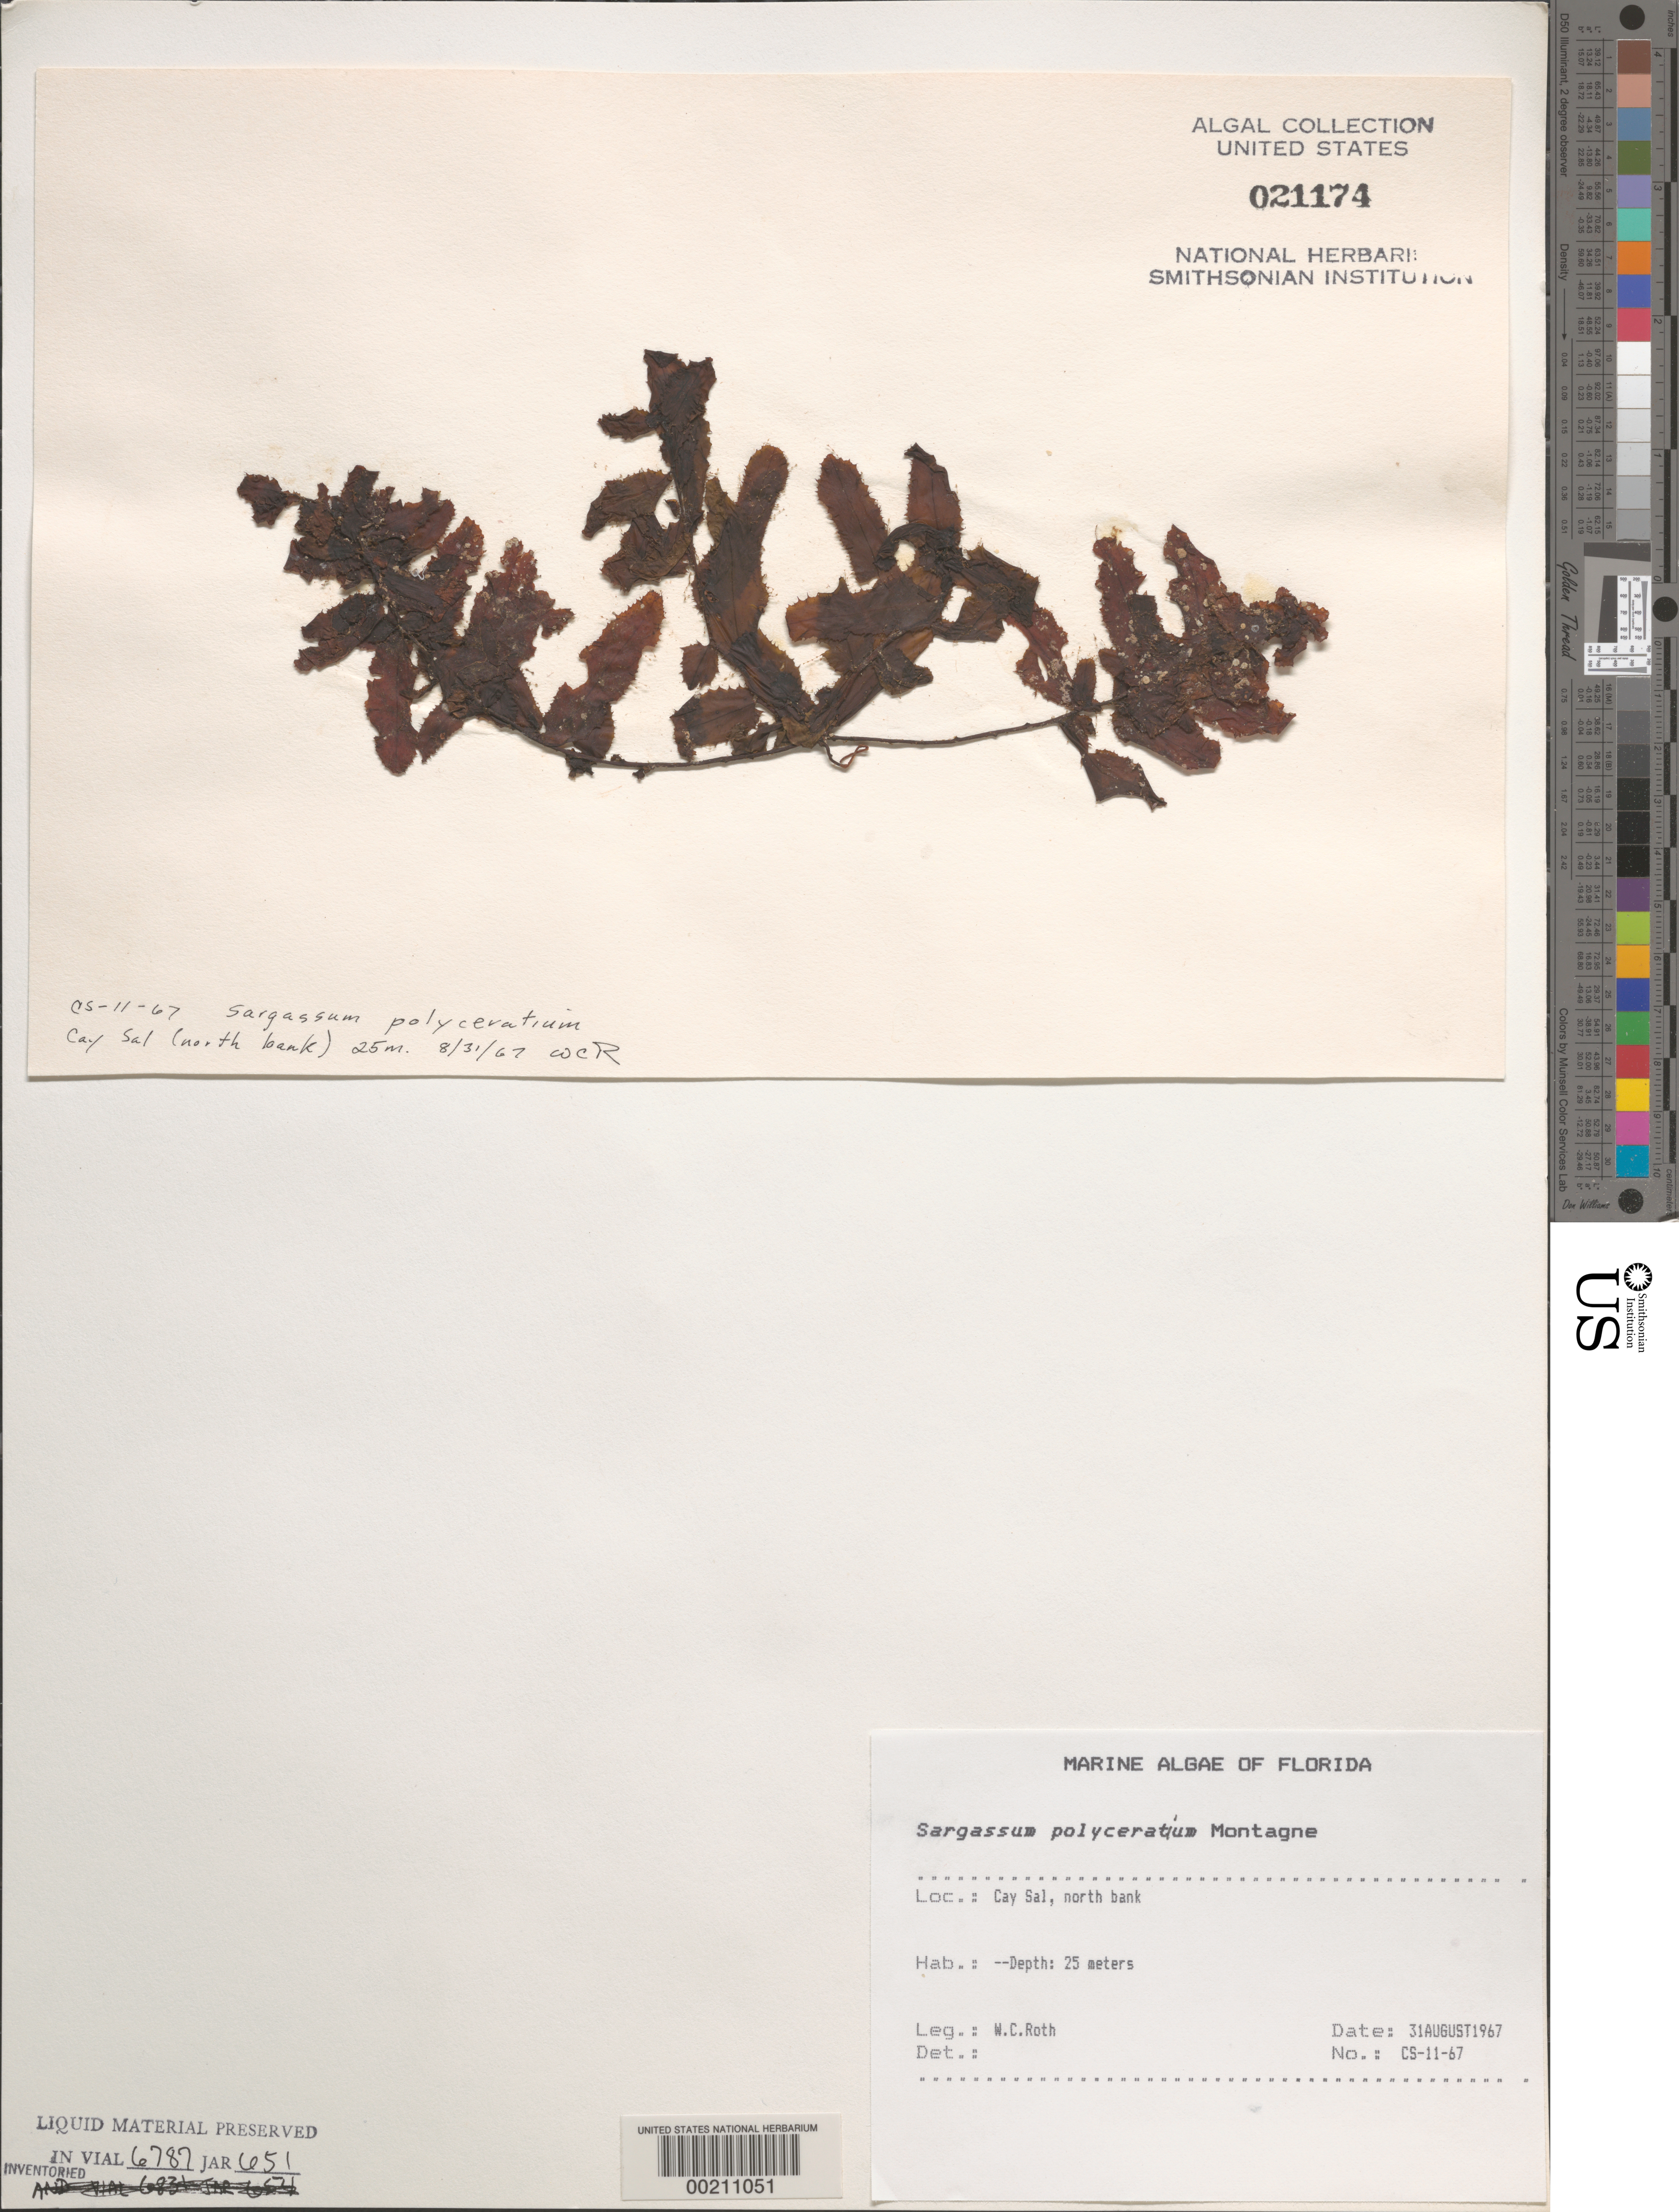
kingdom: Chromista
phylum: Ochrophyta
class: Phaeophyceae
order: Fucales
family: Sargassaceae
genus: Sargassum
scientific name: Sargassum polyceratium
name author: Mont.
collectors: W. C. Roth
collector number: Cs-11-67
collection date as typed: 31 Aug 1967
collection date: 1967-08-31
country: United States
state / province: Florida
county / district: Monroe County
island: Cay Sal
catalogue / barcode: US 21174